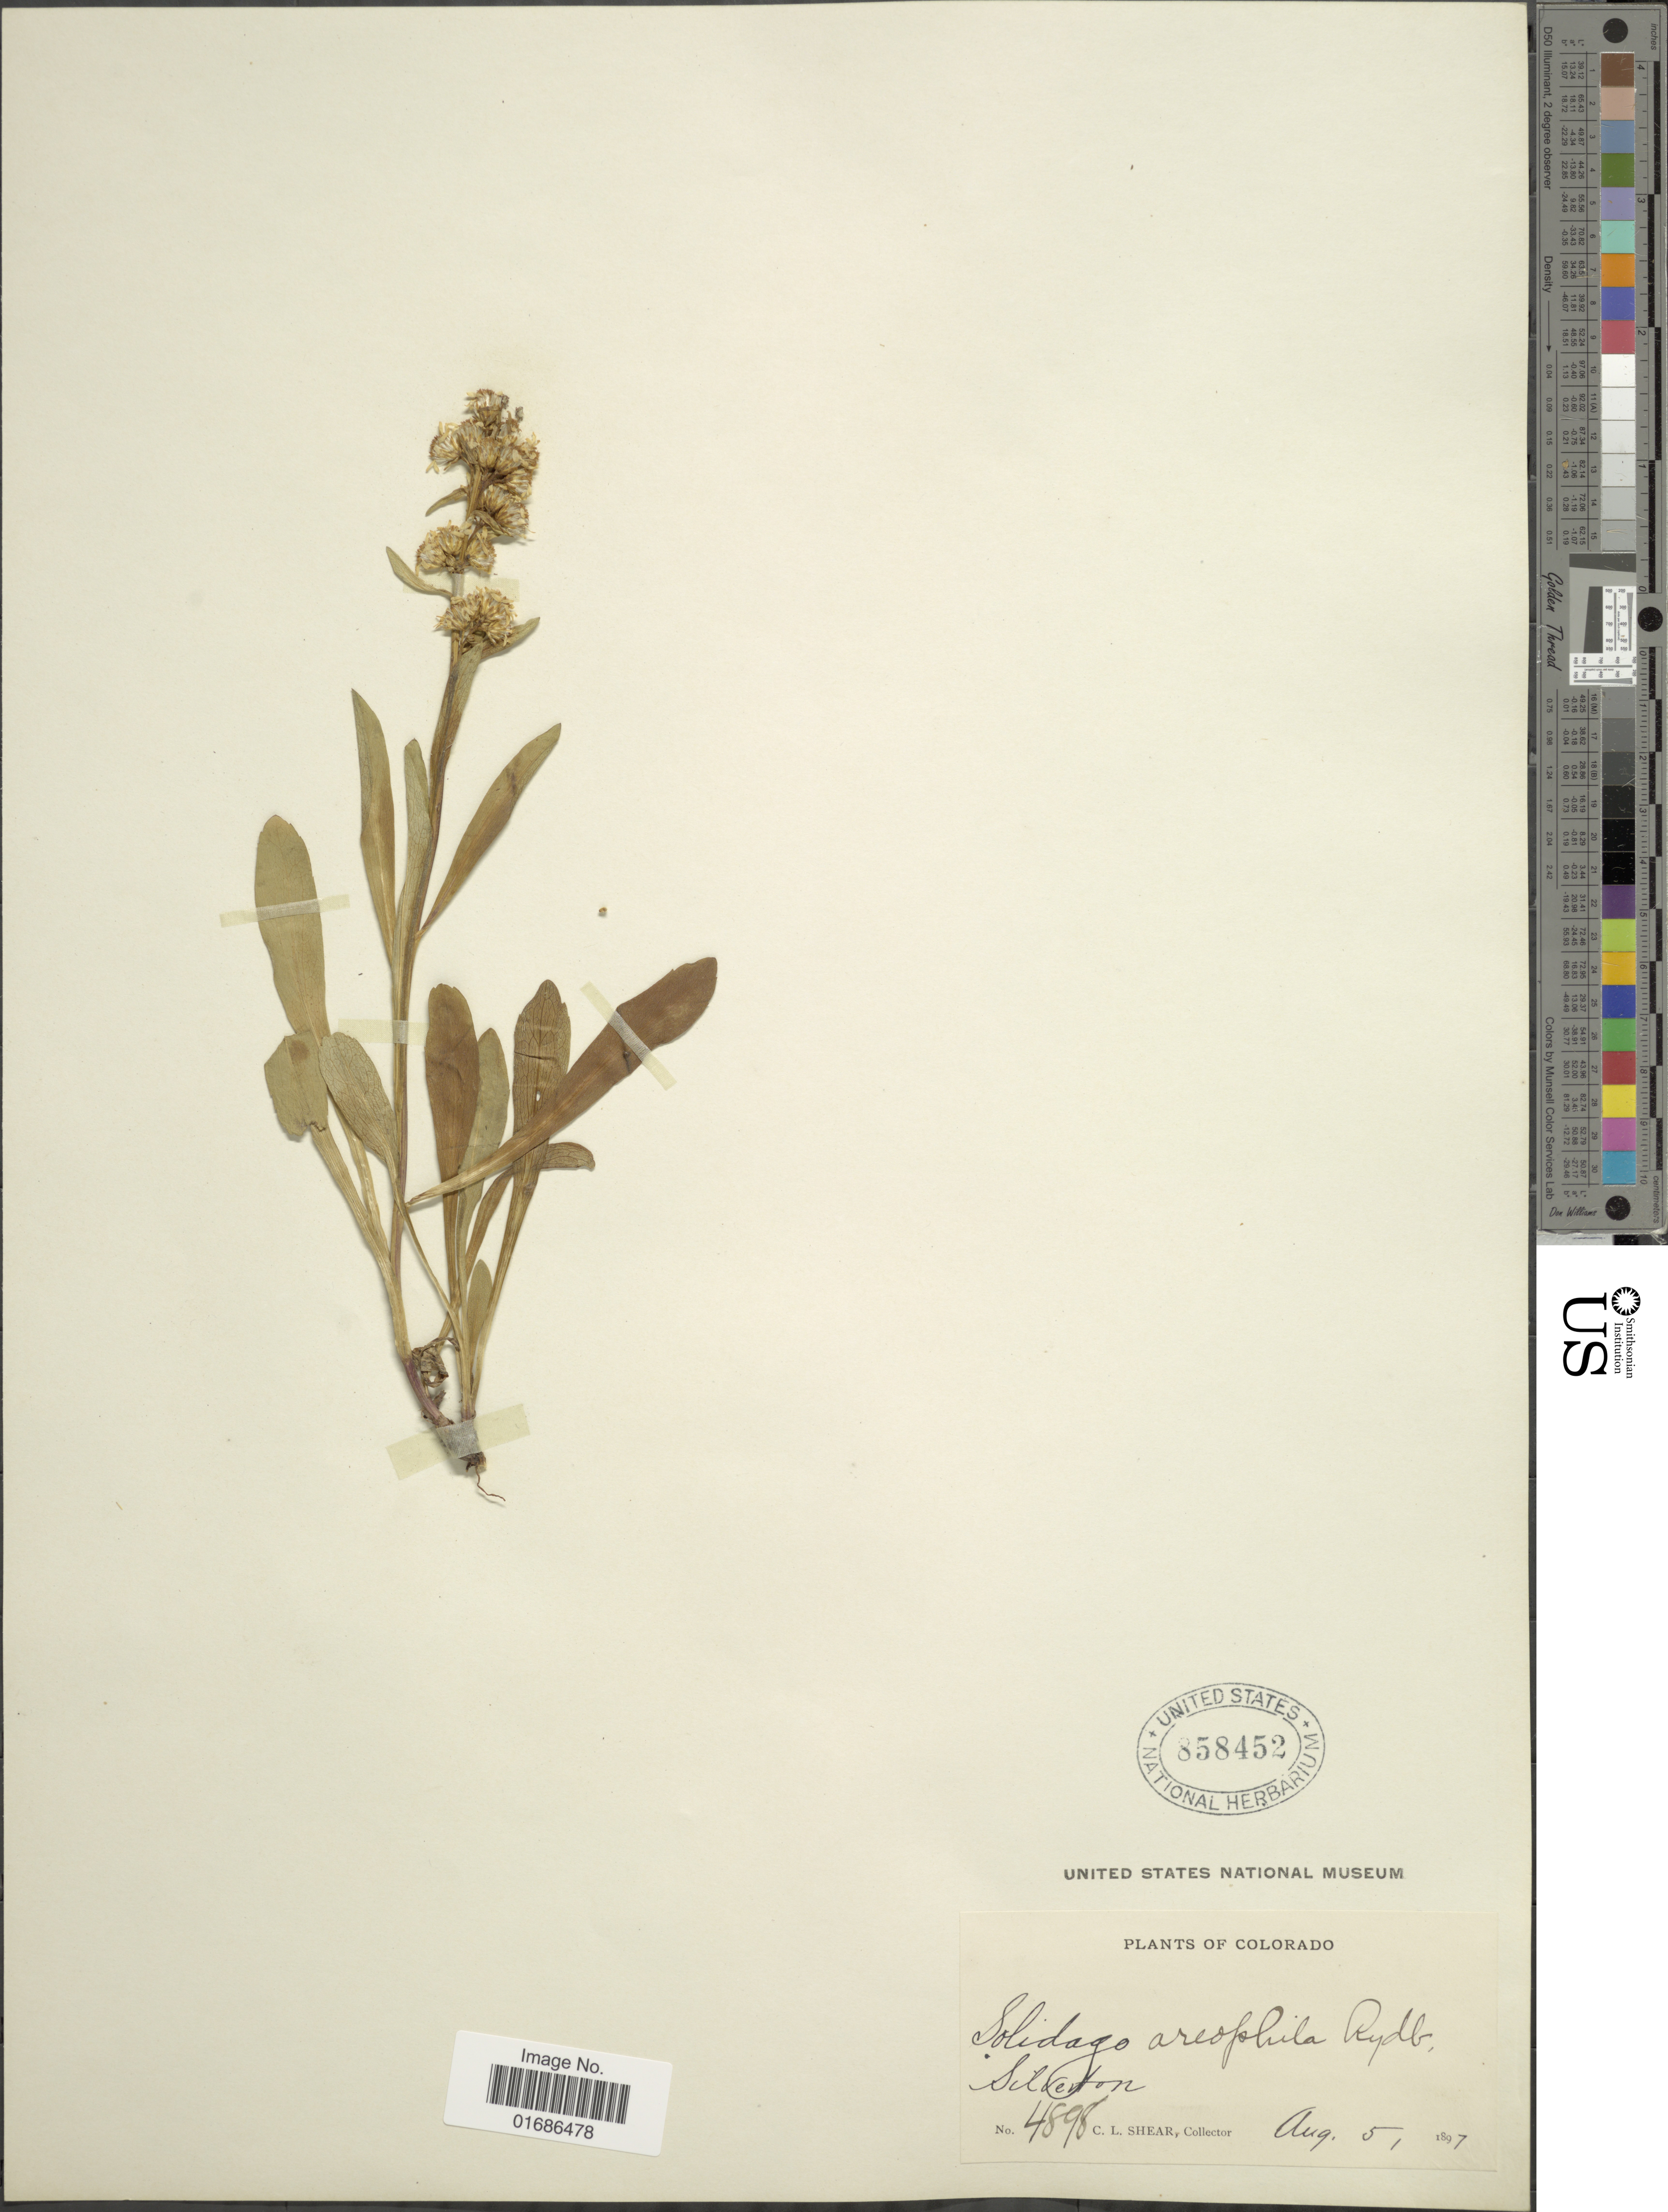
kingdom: Plantae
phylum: Tracheophyta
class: Magnoliopsida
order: Asterales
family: Asteraceae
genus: Solidago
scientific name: Solidago decumbens var. oreophila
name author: (Rydb.) Fernald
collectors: C. L. Shear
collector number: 4898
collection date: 1897-08-05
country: United States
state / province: Colorado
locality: Silverton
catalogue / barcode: US 858452